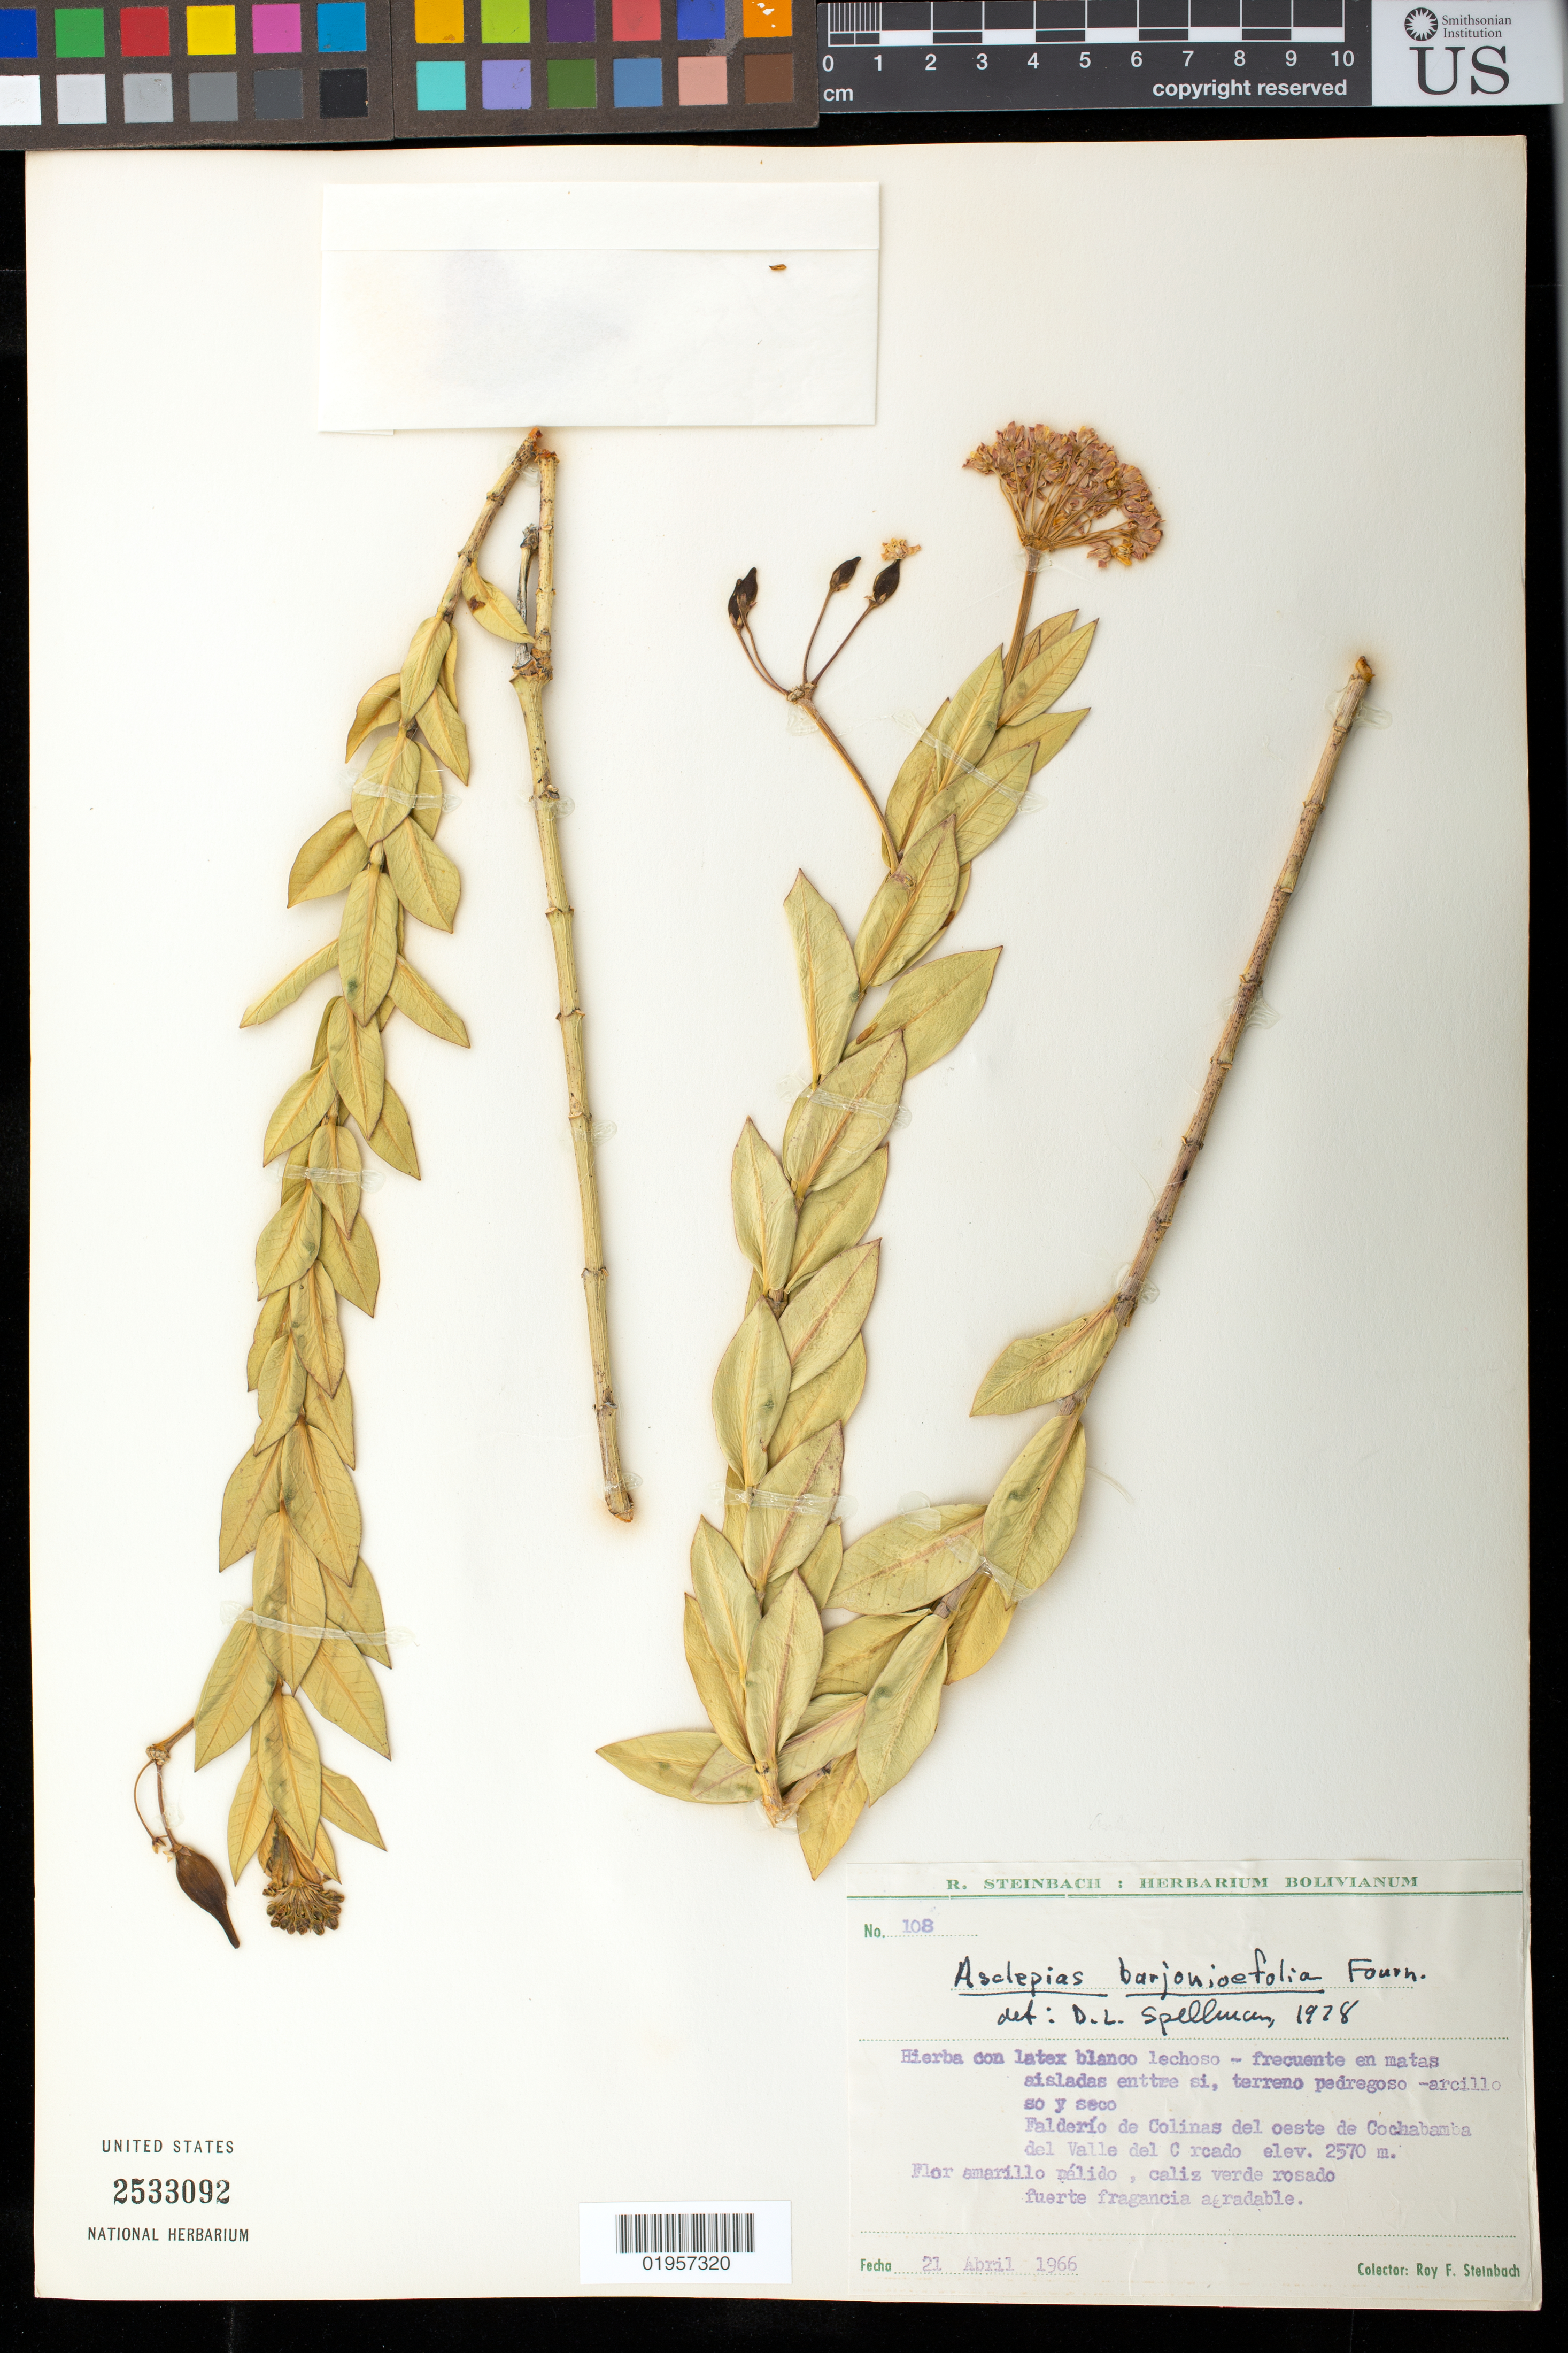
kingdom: Plantae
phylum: Tracheophyta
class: Magnoliopsida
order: Gentianales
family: Apocynaceae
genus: Asclepias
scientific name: Asclepias barjoniifolia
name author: E. Fourn.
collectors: R. F. Steinbach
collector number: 108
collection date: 1966-04-21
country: Bolivia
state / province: Cochabamba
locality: Falderio de Colinas del oeste de Cochabamba del Valle del Cercado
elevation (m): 2570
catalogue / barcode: US 2533092